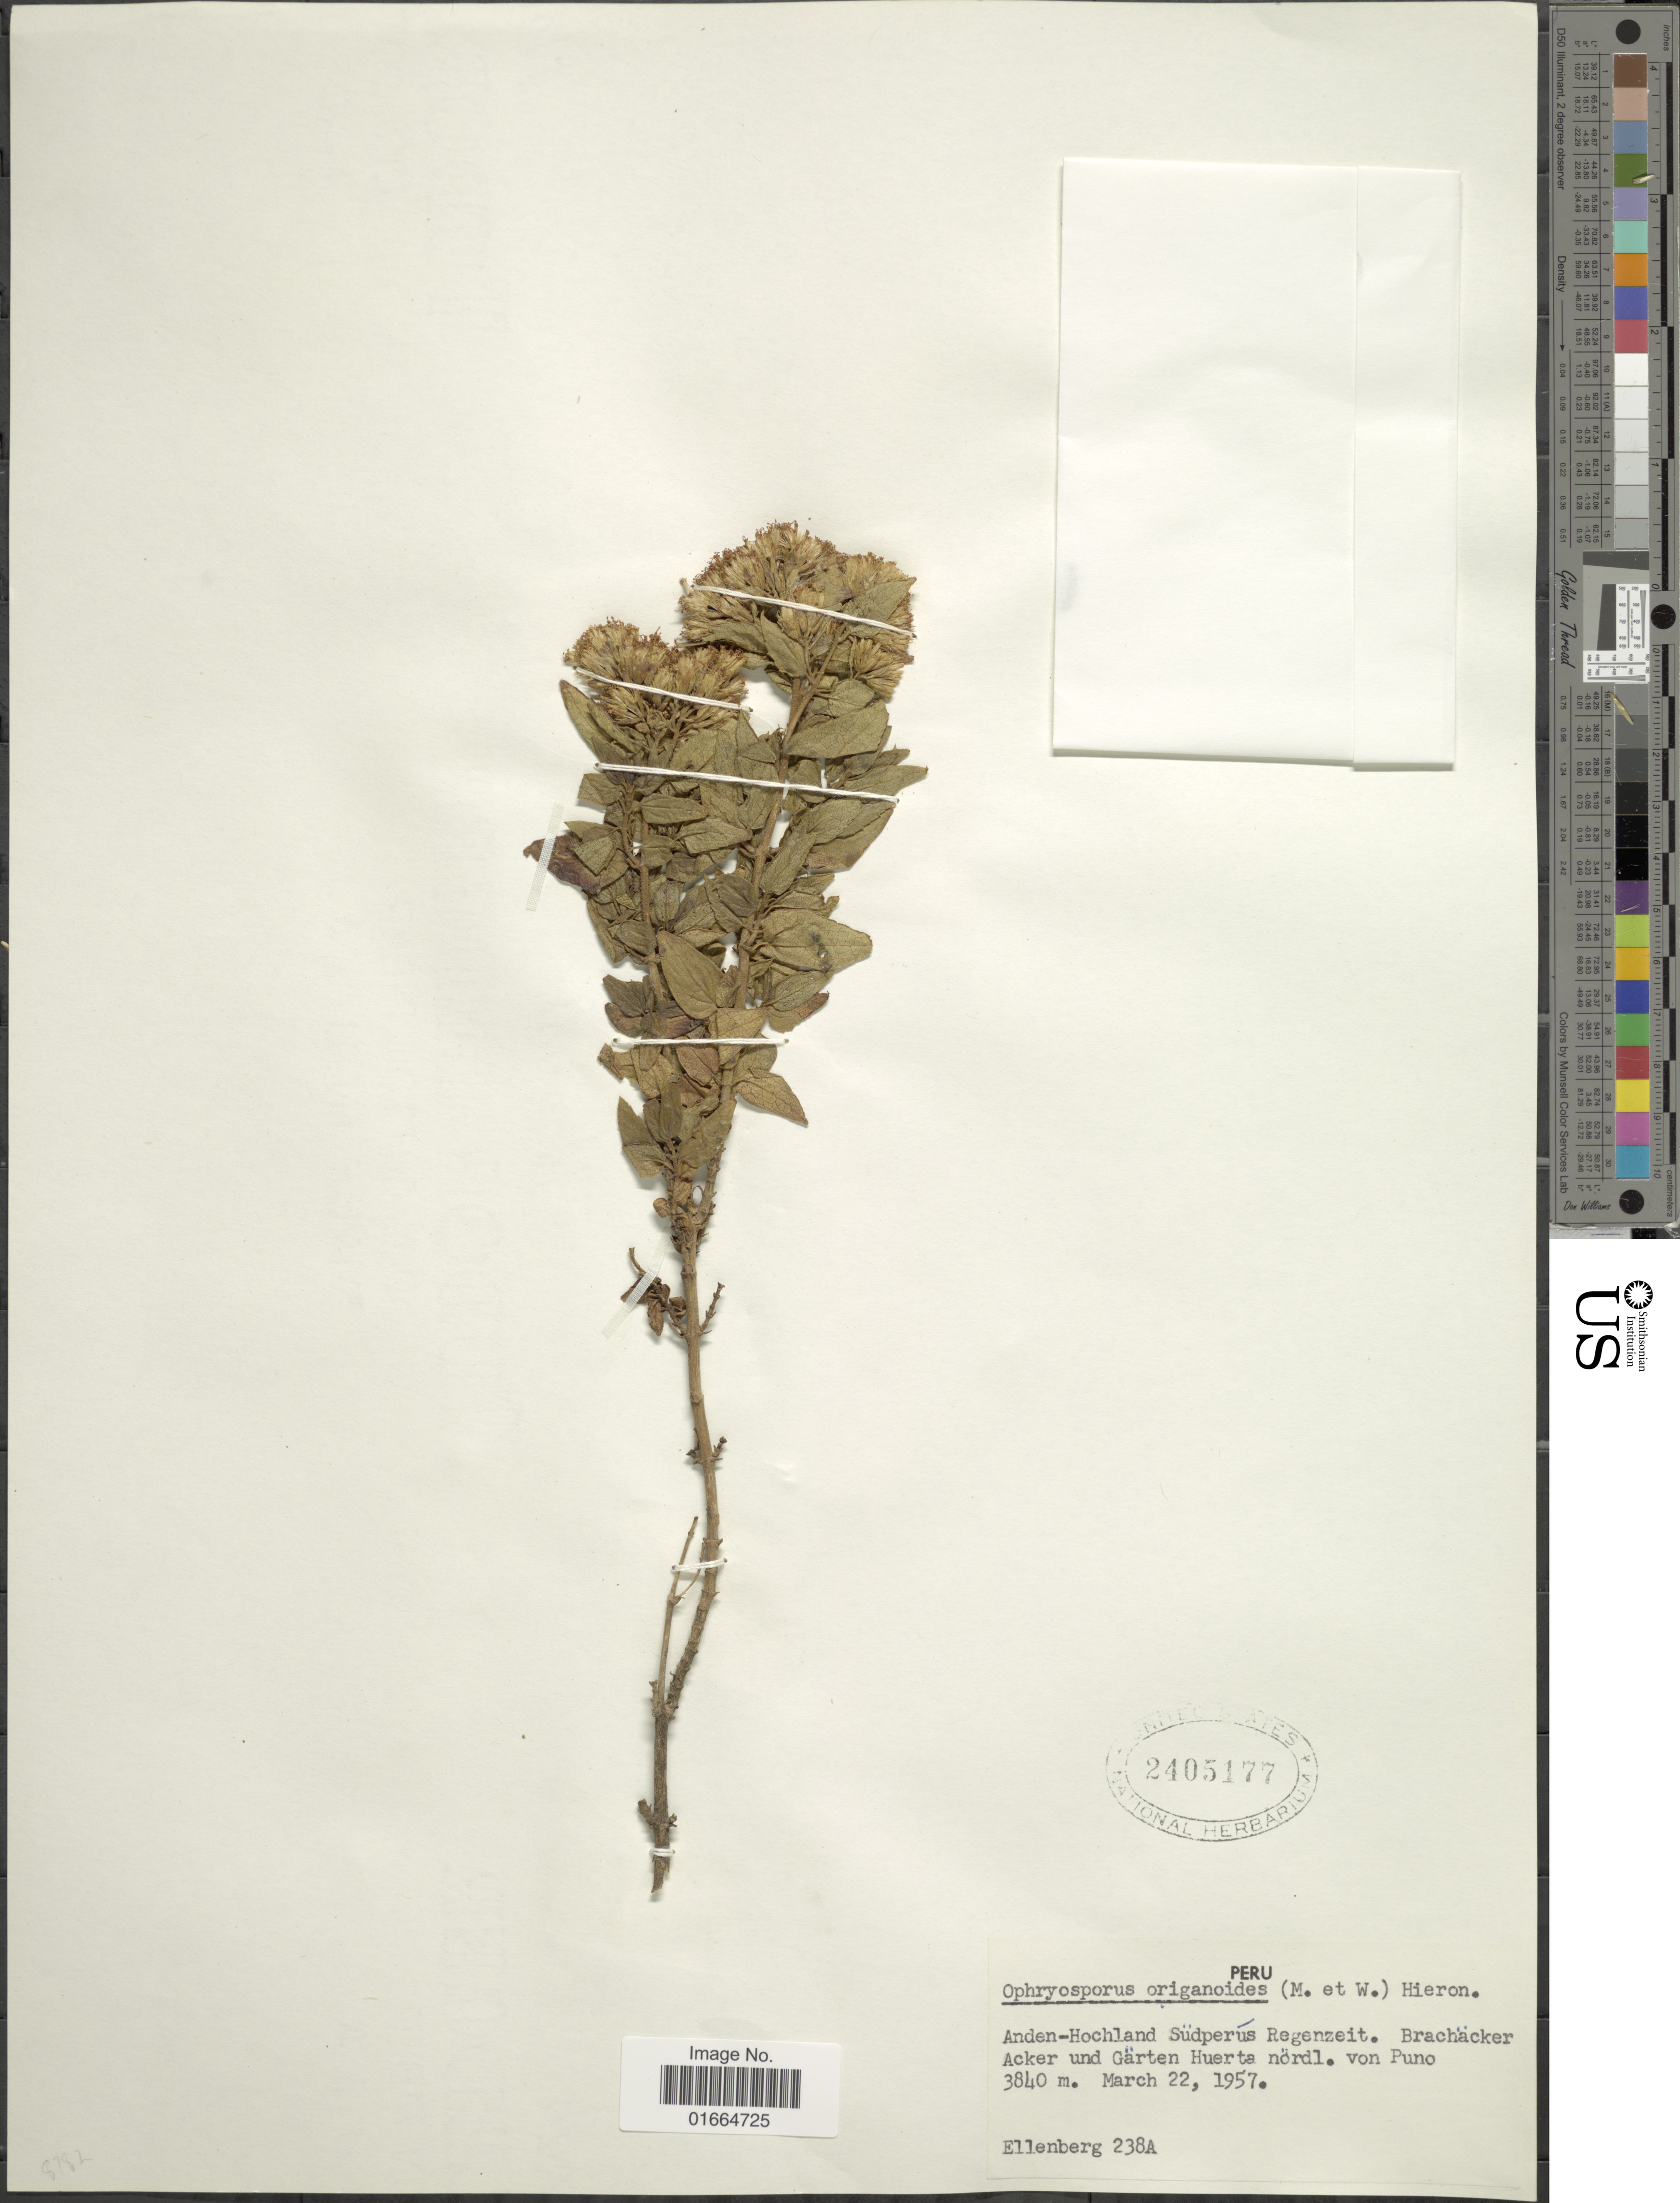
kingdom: Plantae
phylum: Tracheophyta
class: Magnoliopsida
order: Asterales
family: Asteraceae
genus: Ophryosporus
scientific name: Ophryosporus heptanthus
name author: (Sch. Bip. ex Wedd.) R.M. King & H. Rob.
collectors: H. Ellenberg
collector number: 238A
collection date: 1957-03-22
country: Peru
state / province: Puno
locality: Anden-Hochland Sudperus Regenzeit, Brachacker Acker und Garten Huerta nordl. von Puno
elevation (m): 3840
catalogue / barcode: US 2405177